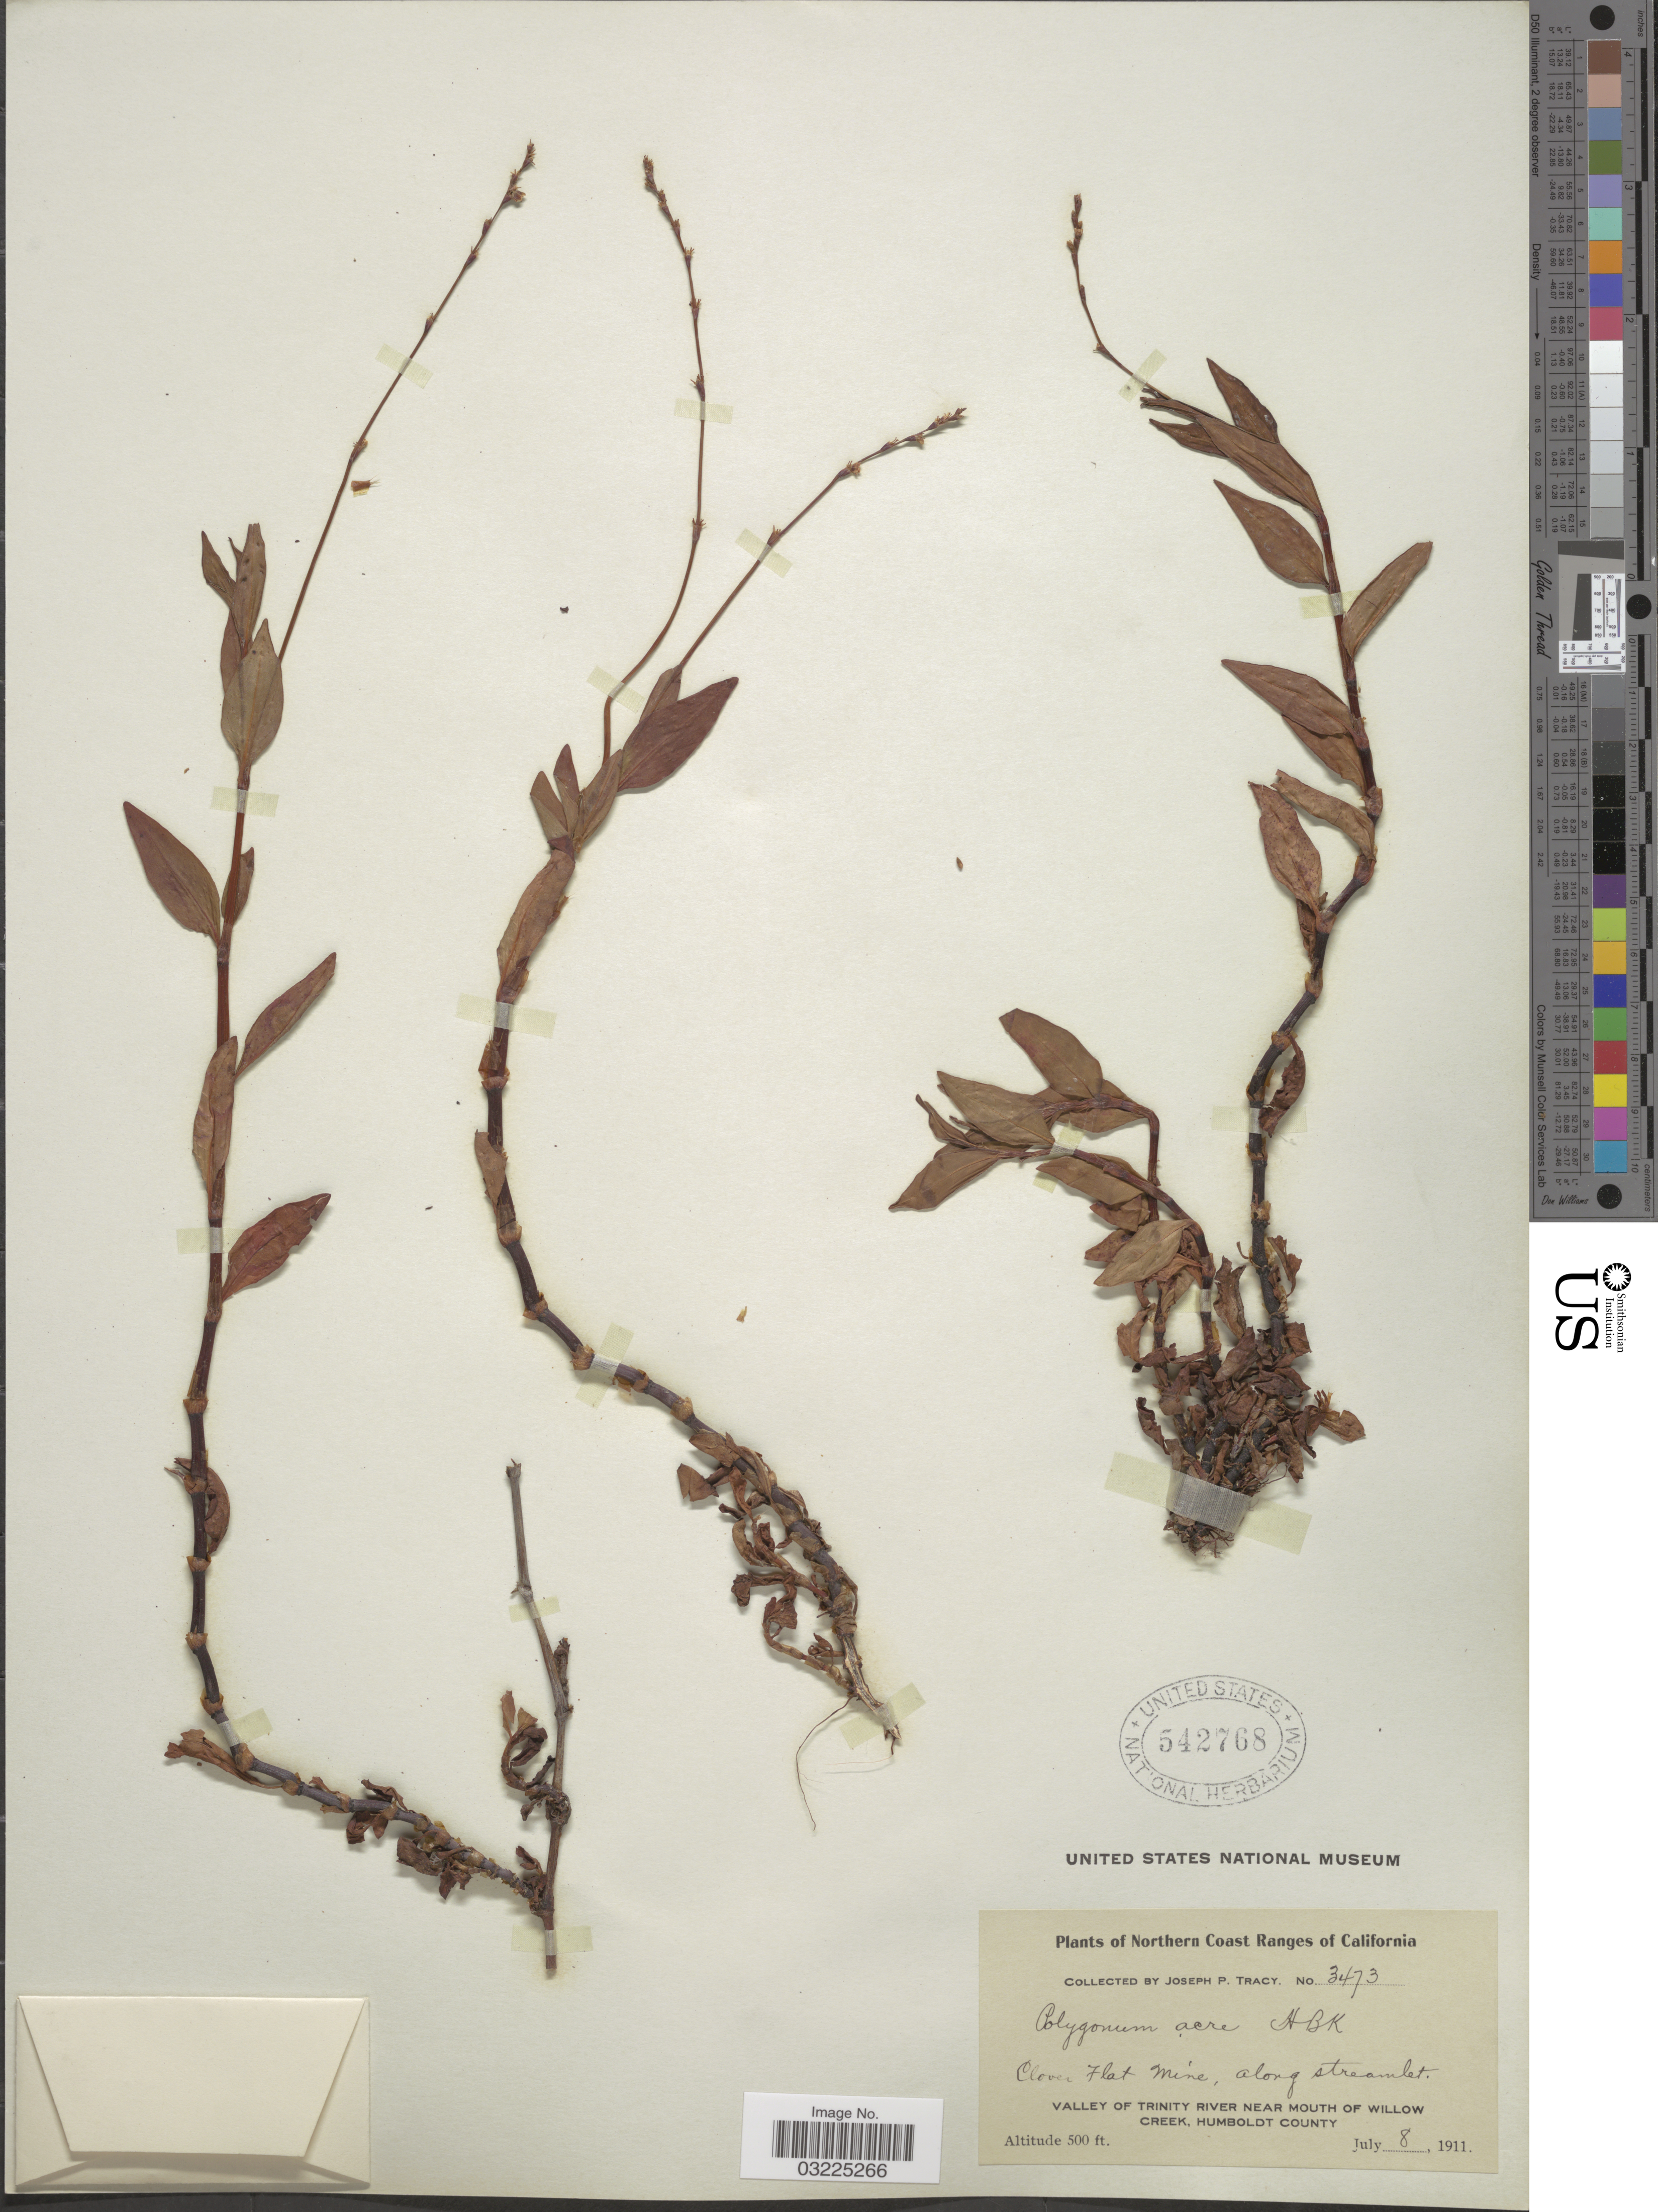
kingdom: Plantae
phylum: Tracheophyta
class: Magnoliopsida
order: Caryophyllales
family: Polygonaceae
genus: Persicaria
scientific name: Persicaria punctata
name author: (Elliott) Small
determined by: Atha, D. E.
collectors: J. Tracy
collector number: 3473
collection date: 1911-07-08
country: United States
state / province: California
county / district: Humboldt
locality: Northern Coast Ranges of California. Clover Flat Mine, along streamlet. Valley of Trinity River near mouth of Willow Creek, Humboldt County.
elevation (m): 152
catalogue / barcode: US 542768